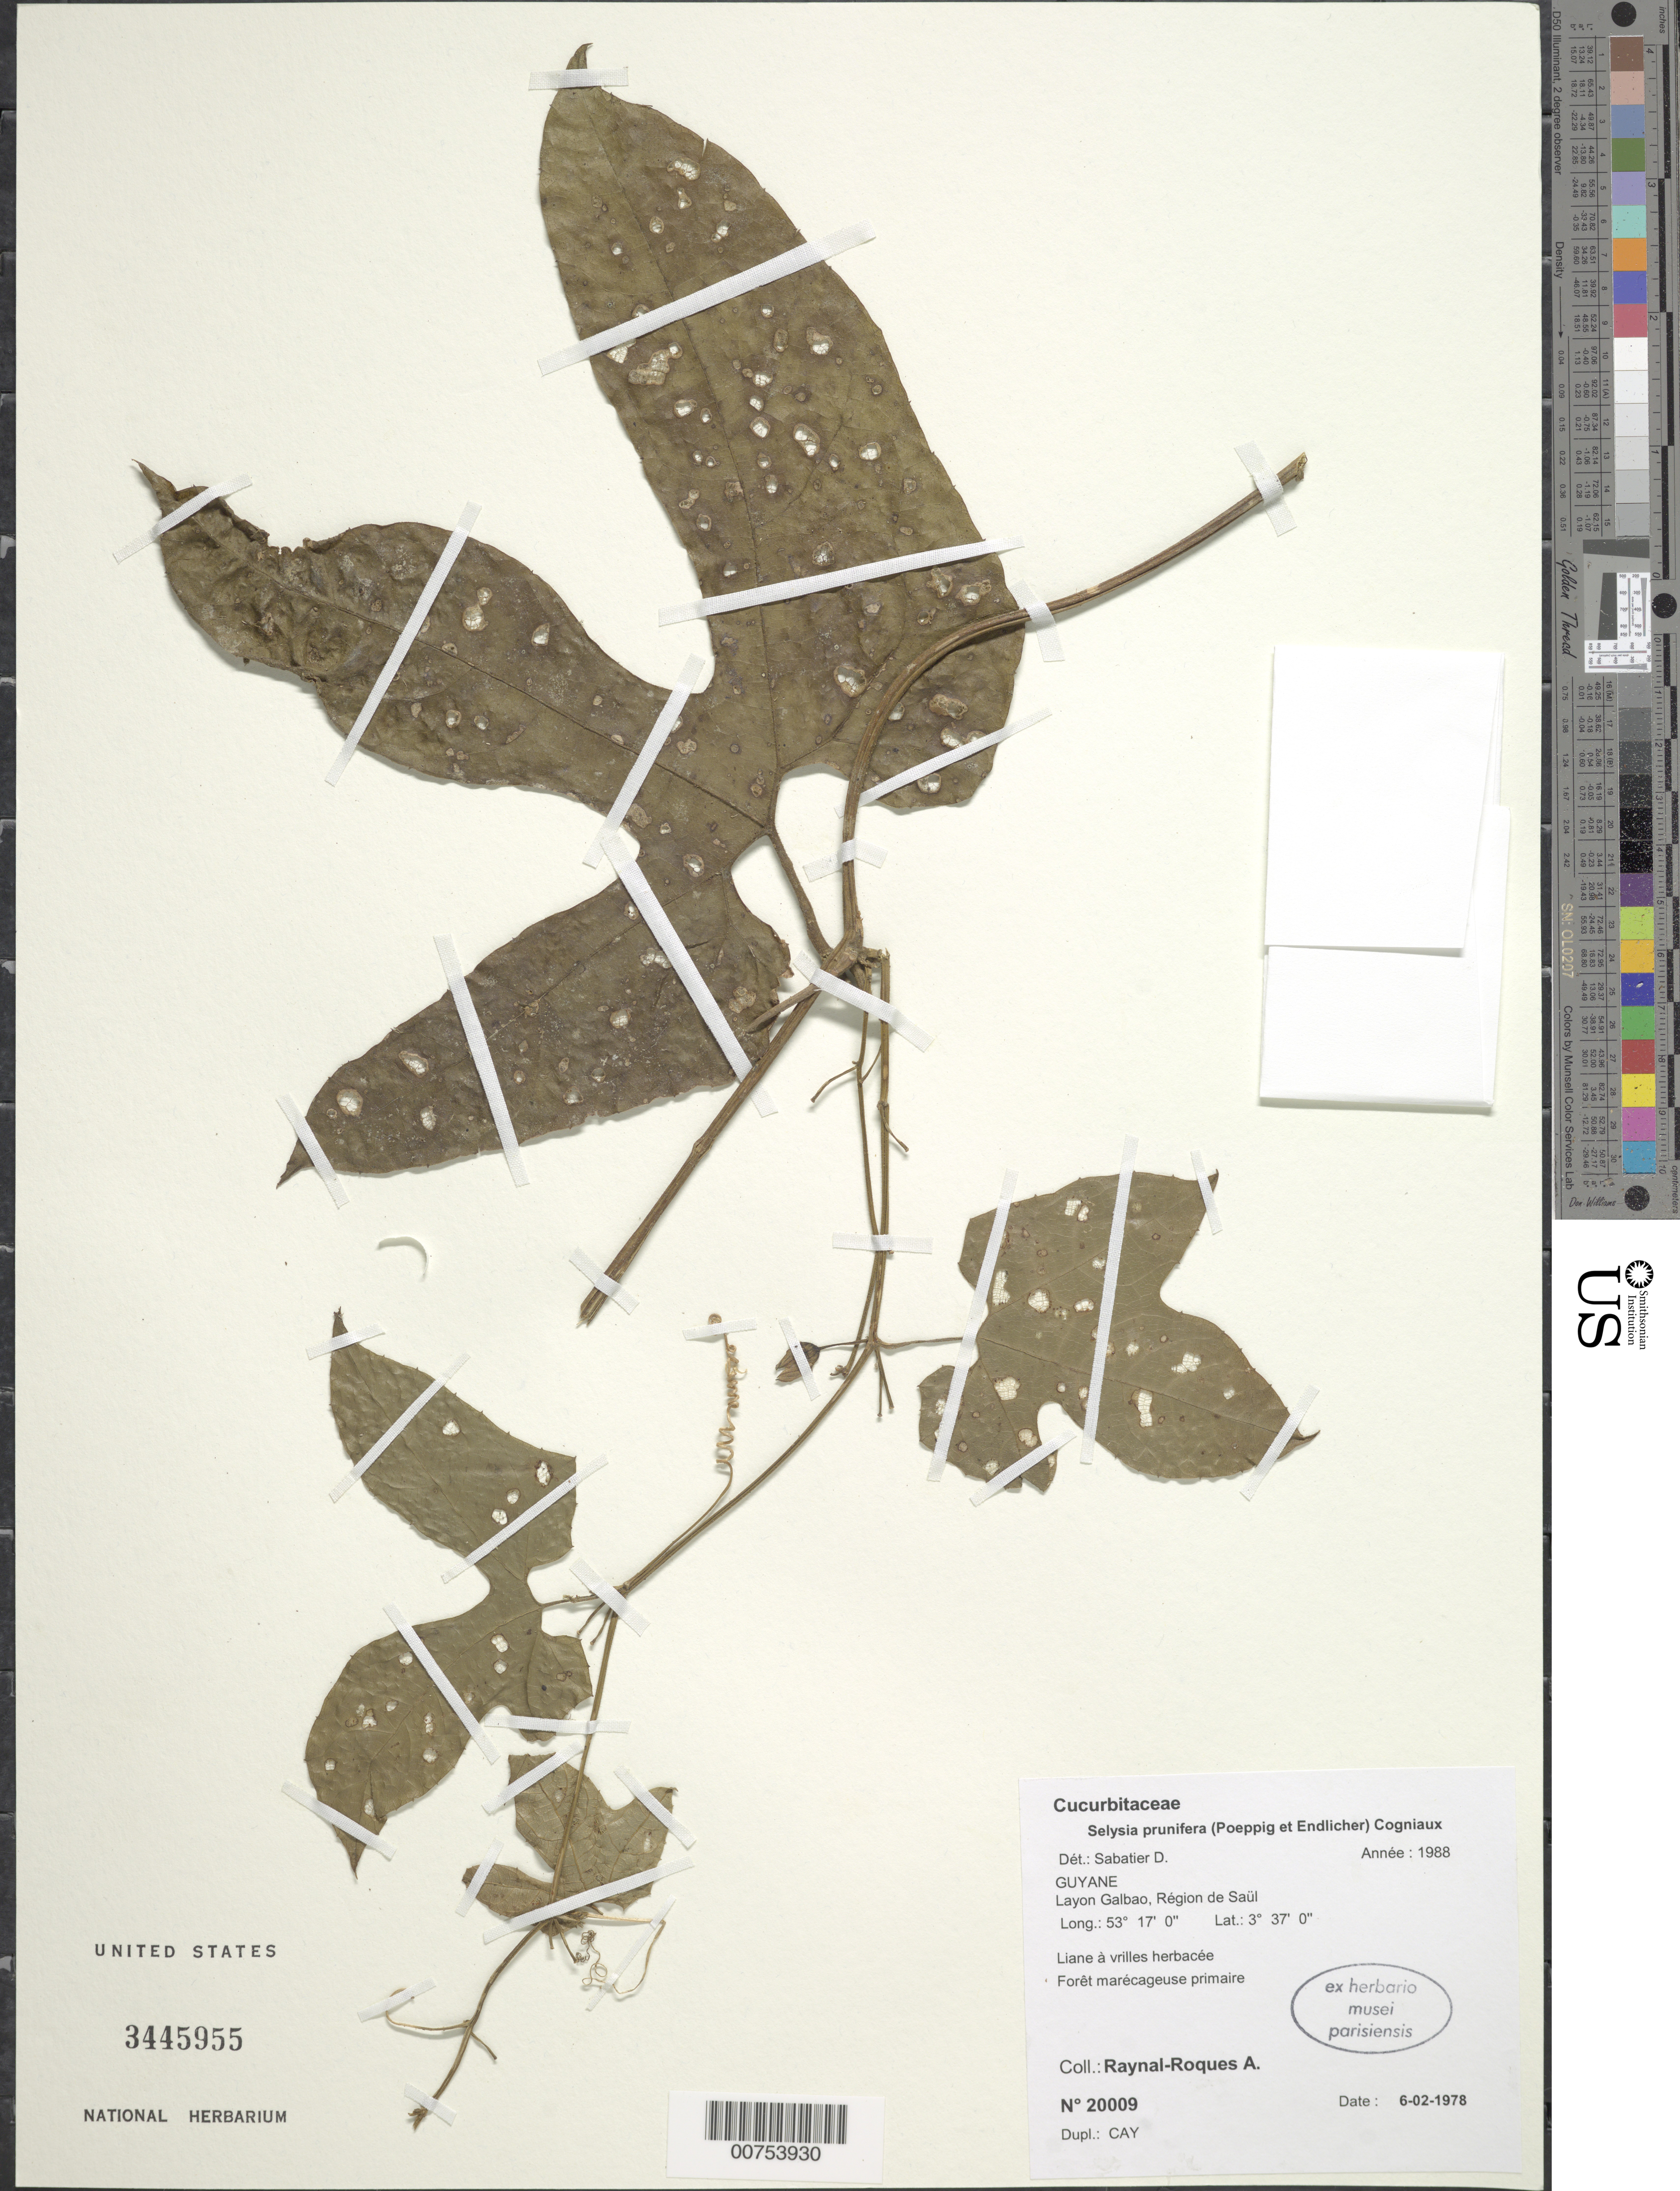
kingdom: Plantae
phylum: Tracheophyta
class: Magnoliopsida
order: Cucurbitales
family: Cucurbitaceae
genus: Selysia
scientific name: Selysia prunifera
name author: (Poepp. & Endl.) Cogn.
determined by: Sabatier, D.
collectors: A. M. Raynal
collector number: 20009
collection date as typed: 6-Feb-78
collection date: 1978-02-06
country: French Guiana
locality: Saül, layon Galbao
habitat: Swampy primary forest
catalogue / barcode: US 3445955